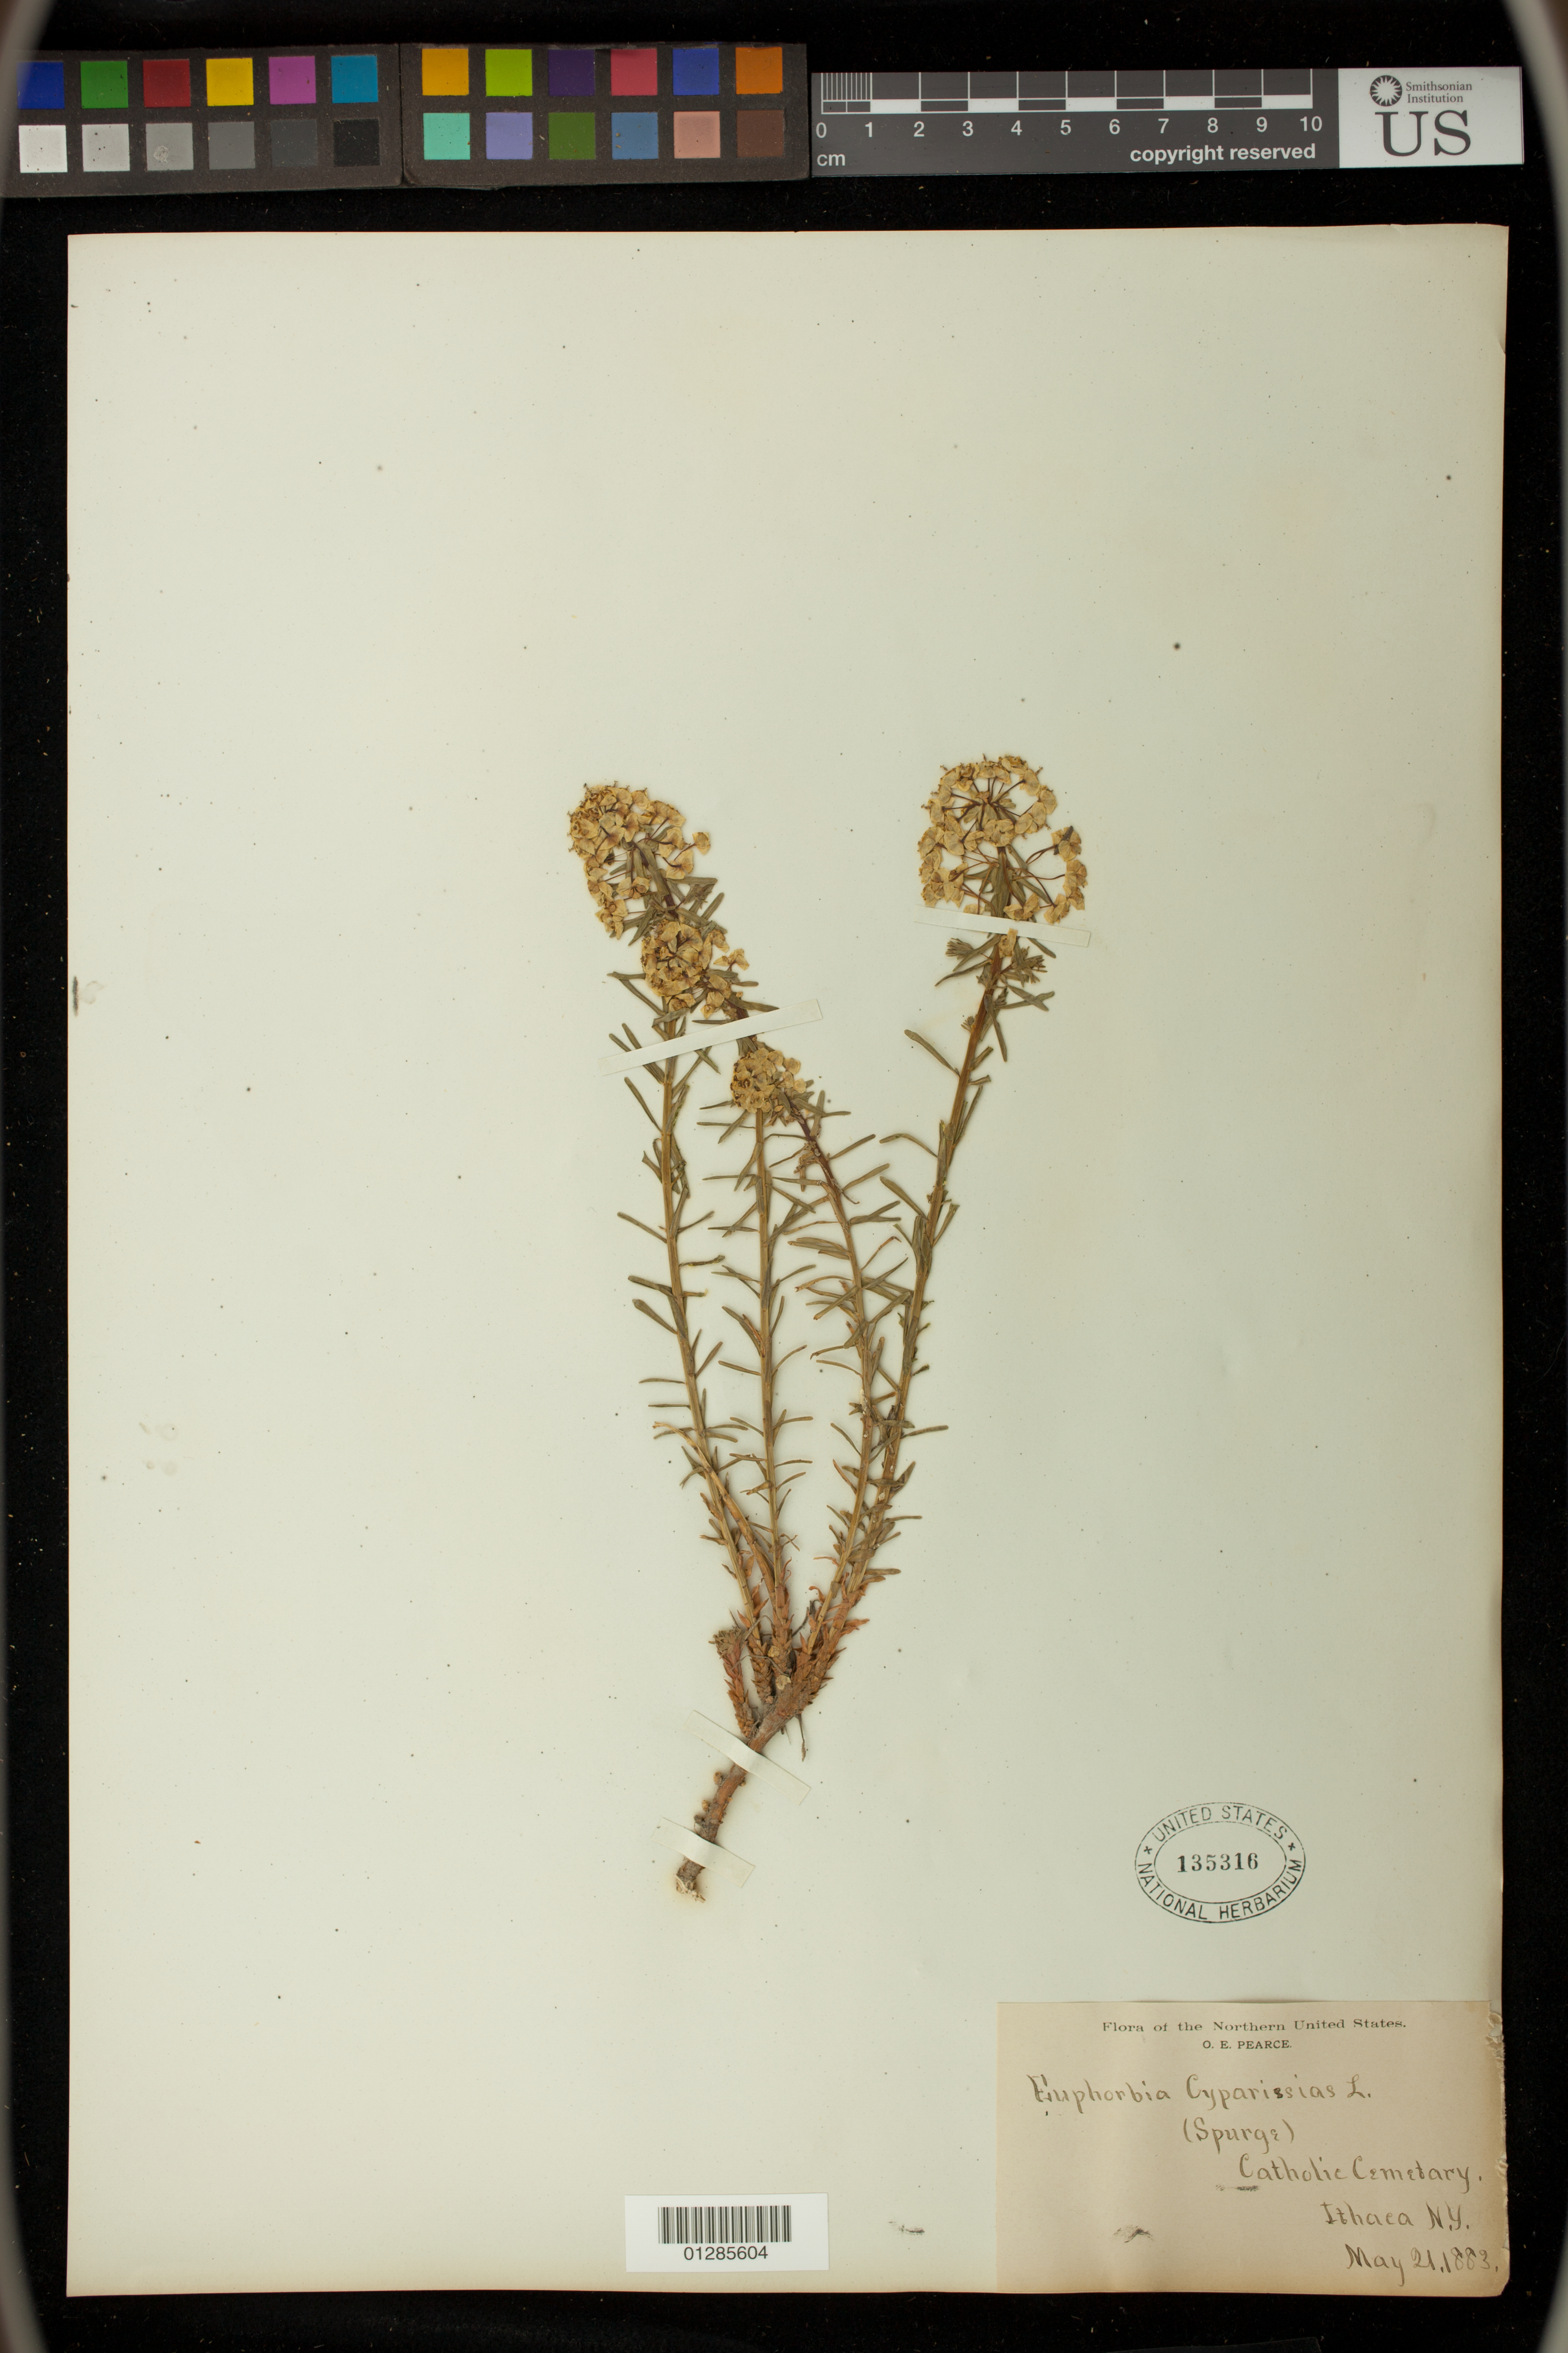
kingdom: Plantae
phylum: Tracheophyta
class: Magnoliopsida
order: Malpighiales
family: Euphorbiaceae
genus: Euphorbia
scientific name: Euphorbia cyparissias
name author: L.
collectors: O. E. Pearce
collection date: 1883-05-21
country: United States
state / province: New York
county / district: Tompkins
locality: Ithaca Catholic Cemetery.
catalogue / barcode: US 135316